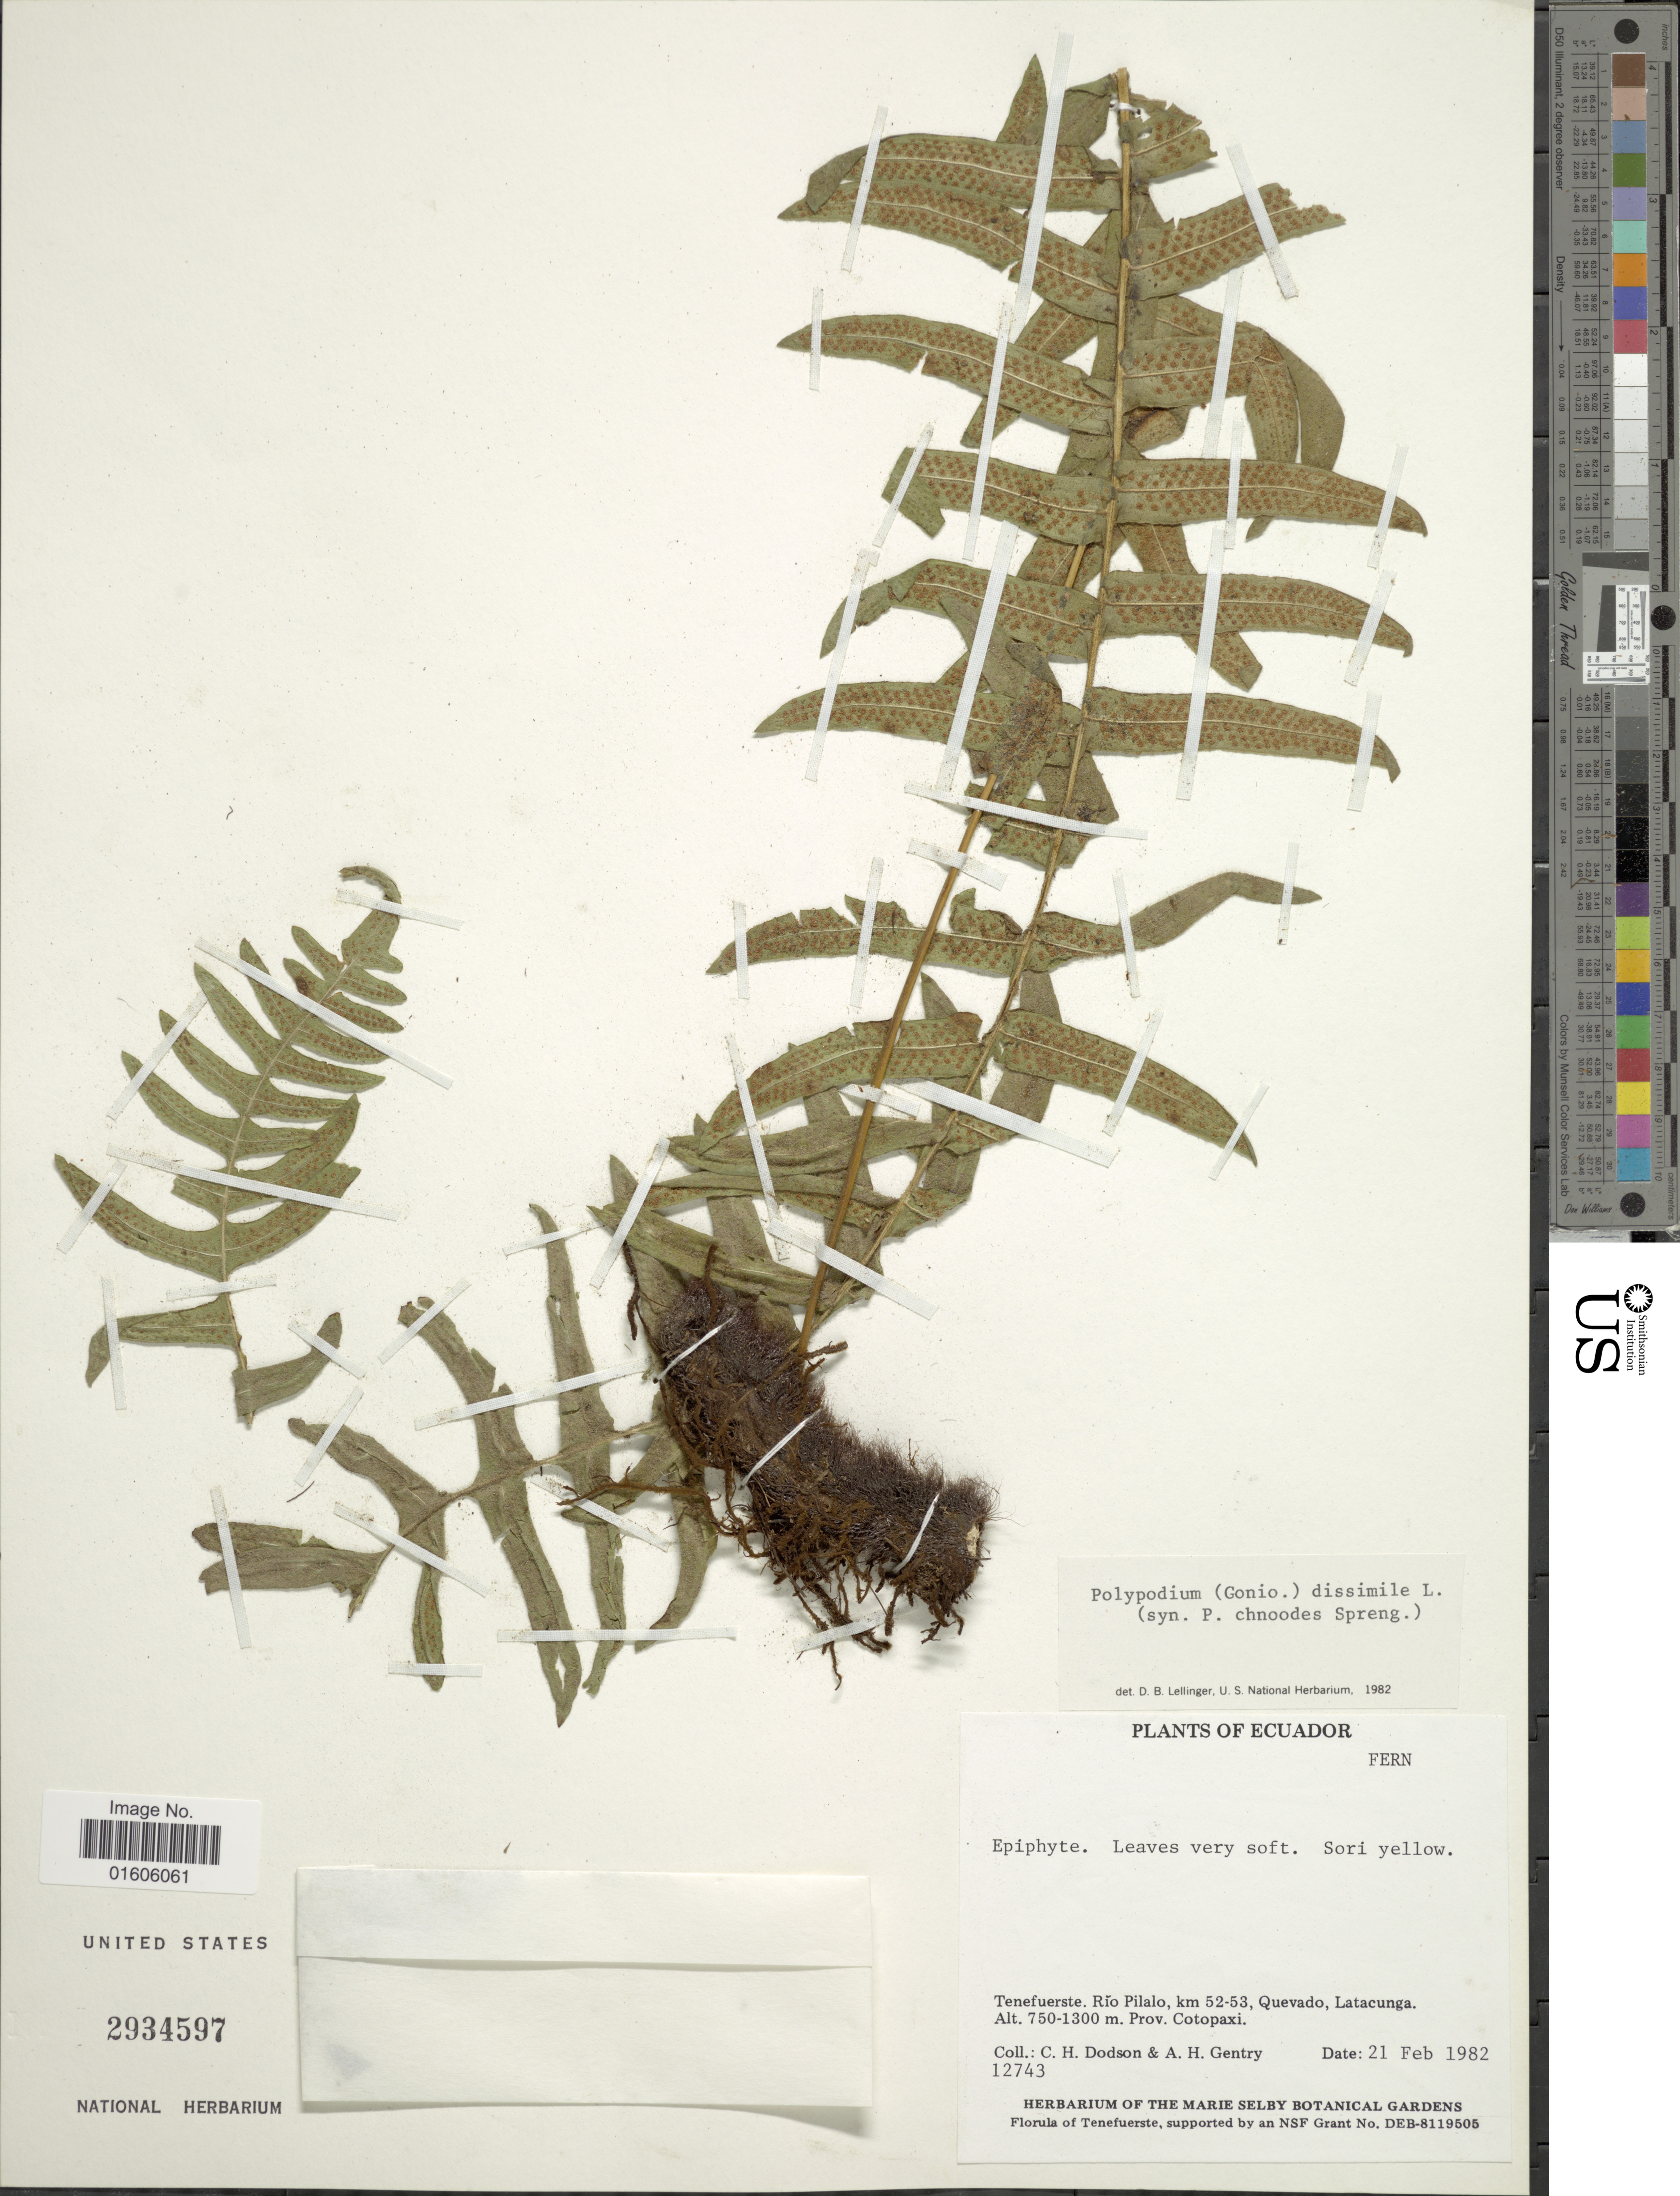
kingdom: Plantae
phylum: Tracheophyta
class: Polypodiopsida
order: Polypodiales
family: Polypodiaceae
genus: Serpocaulon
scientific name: Serpocaulon dissimile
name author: (L.) A.R. Sm.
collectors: C. H. Dodson & A. H. Gentry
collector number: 12743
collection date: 1982-02-21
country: Ecuador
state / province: Cotopaxi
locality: Tenefuerste. Río Pilalo, km 52-33, Quevado, Latacunga. Prov. Cotopaxi.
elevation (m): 750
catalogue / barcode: US 2934597